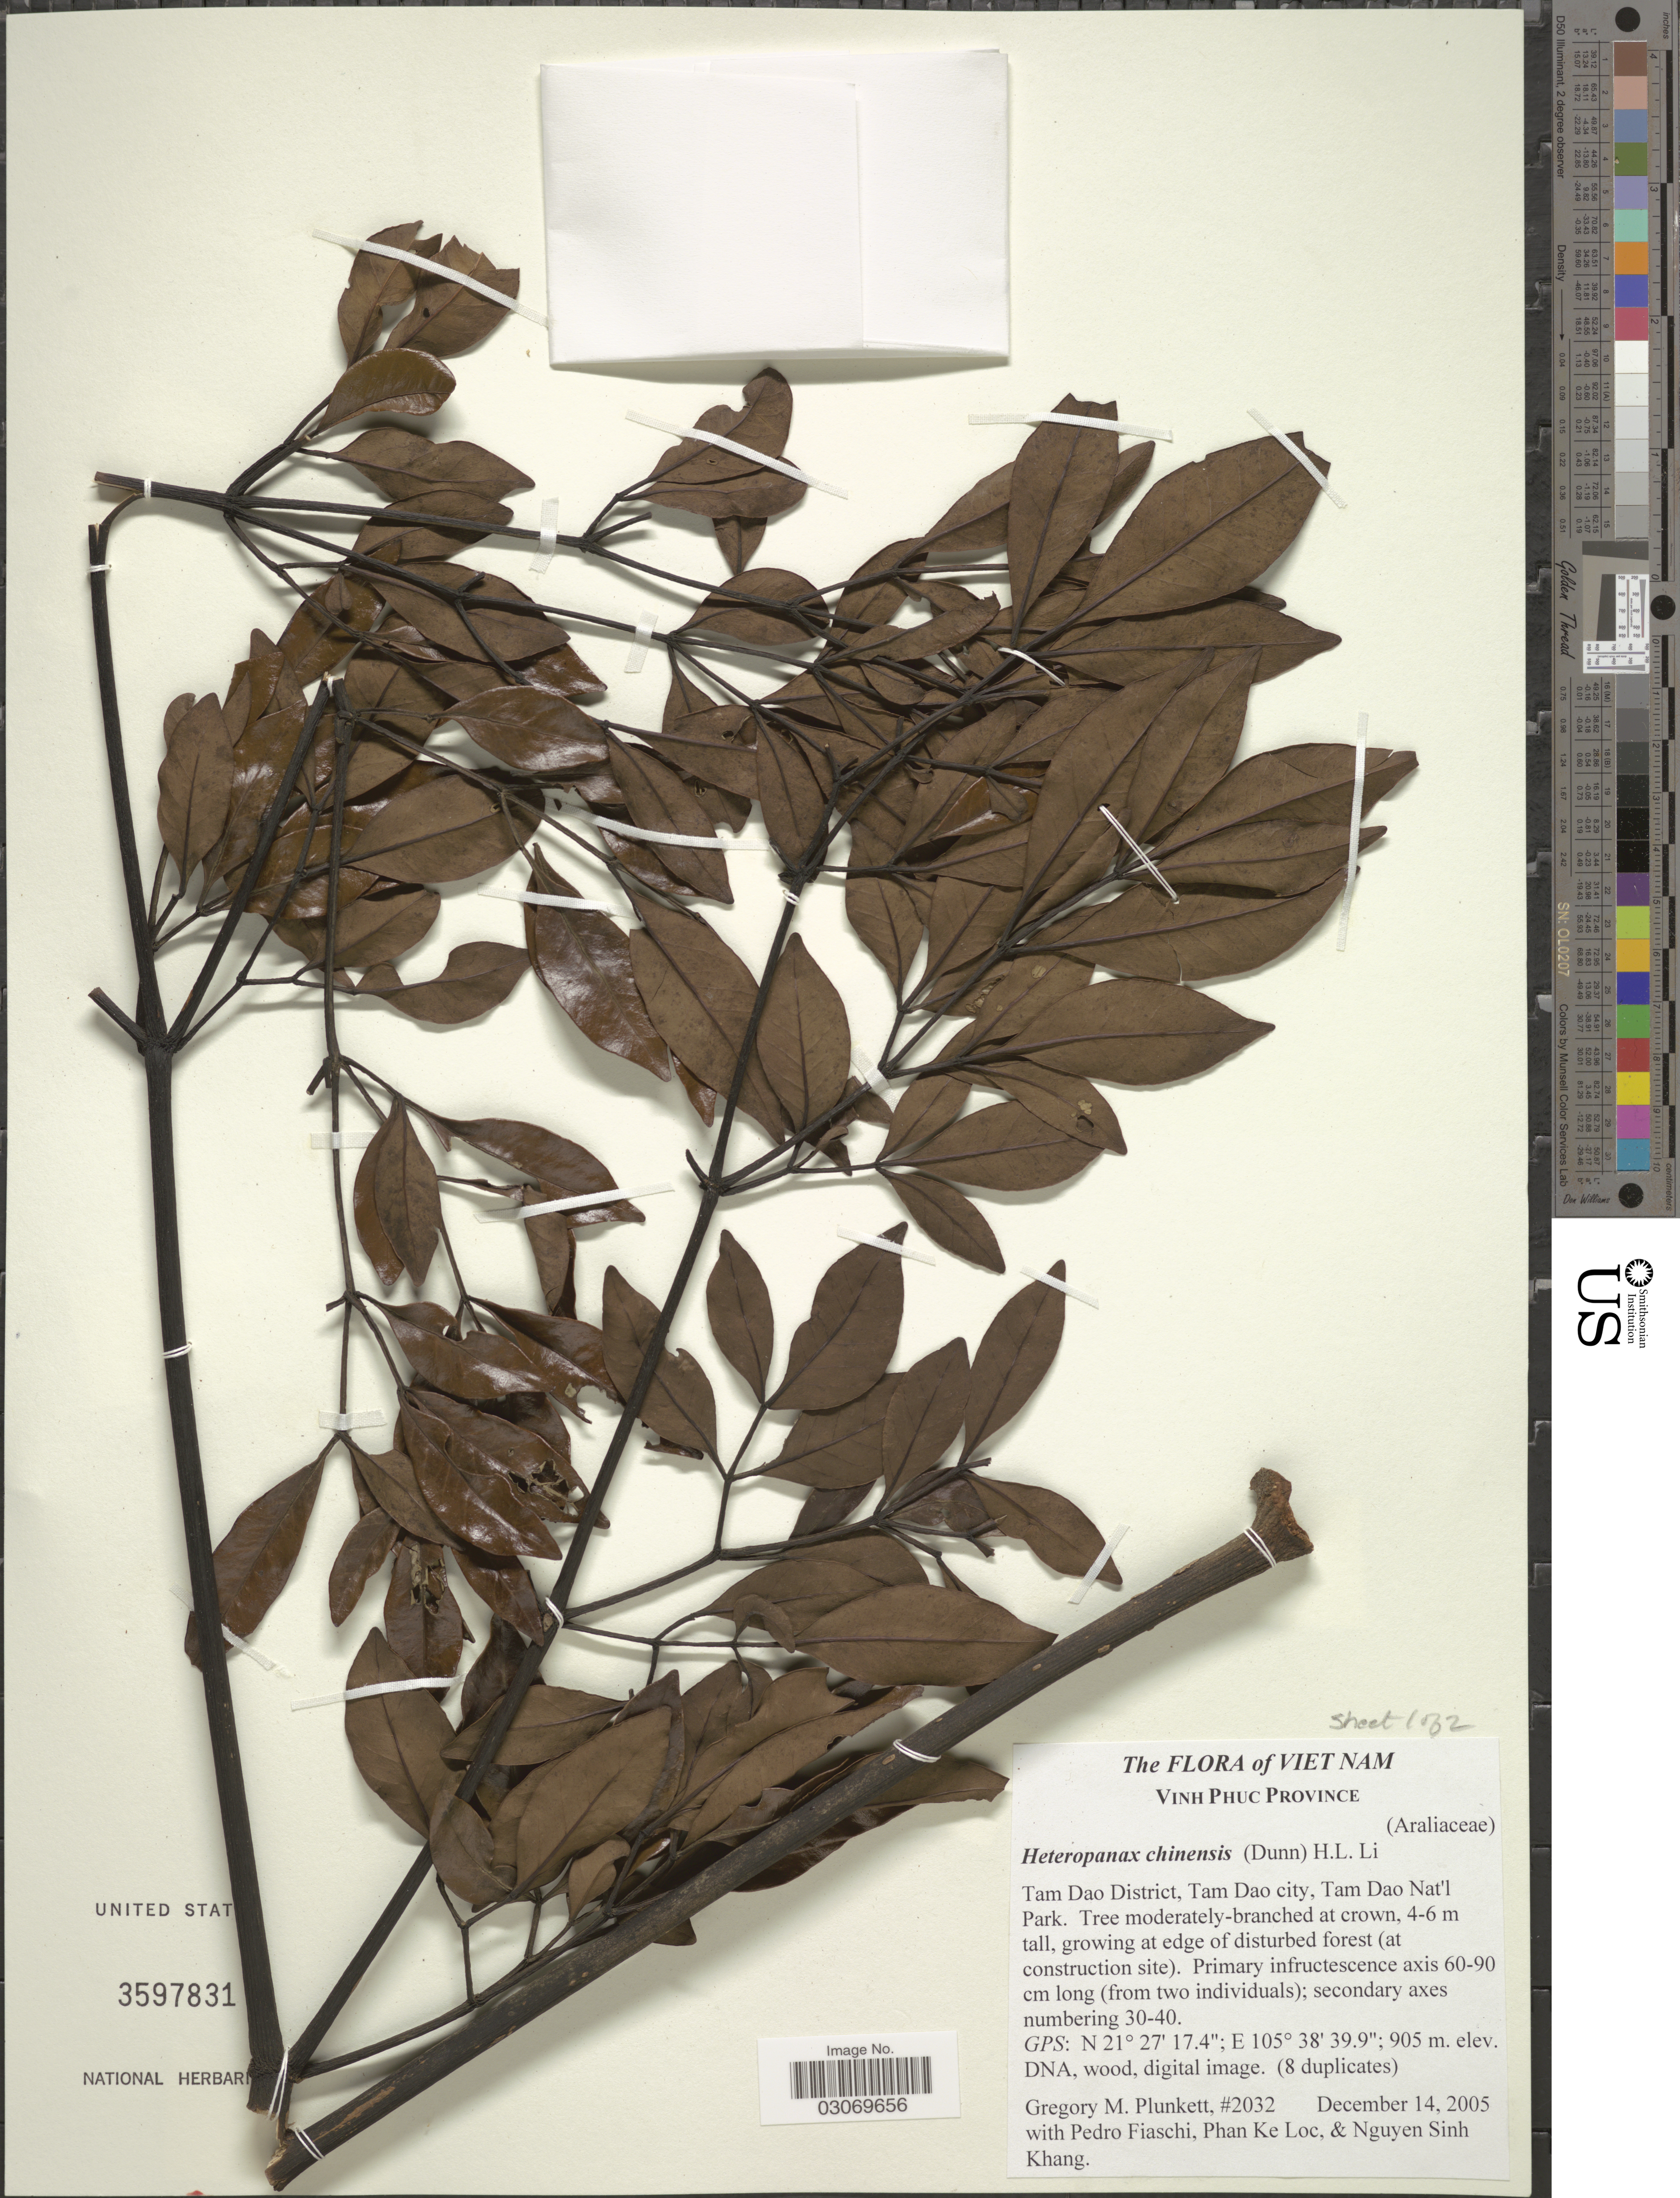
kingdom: Plantae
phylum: Tracheophyta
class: Magnoliopsida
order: Apiales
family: Araliaceae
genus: Heteropanax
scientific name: Heteropanax chinensis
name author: (Dunn) H.L. Li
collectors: G. M. Plunkett, P. Fiaschi, Phan Kê Lôc & N. Khang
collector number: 2032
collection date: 2005-12-14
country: Vietnam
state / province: Vinh Phuc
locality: Tam Dao District, Tam Dao city, Tam Dao Nat'l Park.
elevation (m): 905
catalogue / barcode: US 3597831